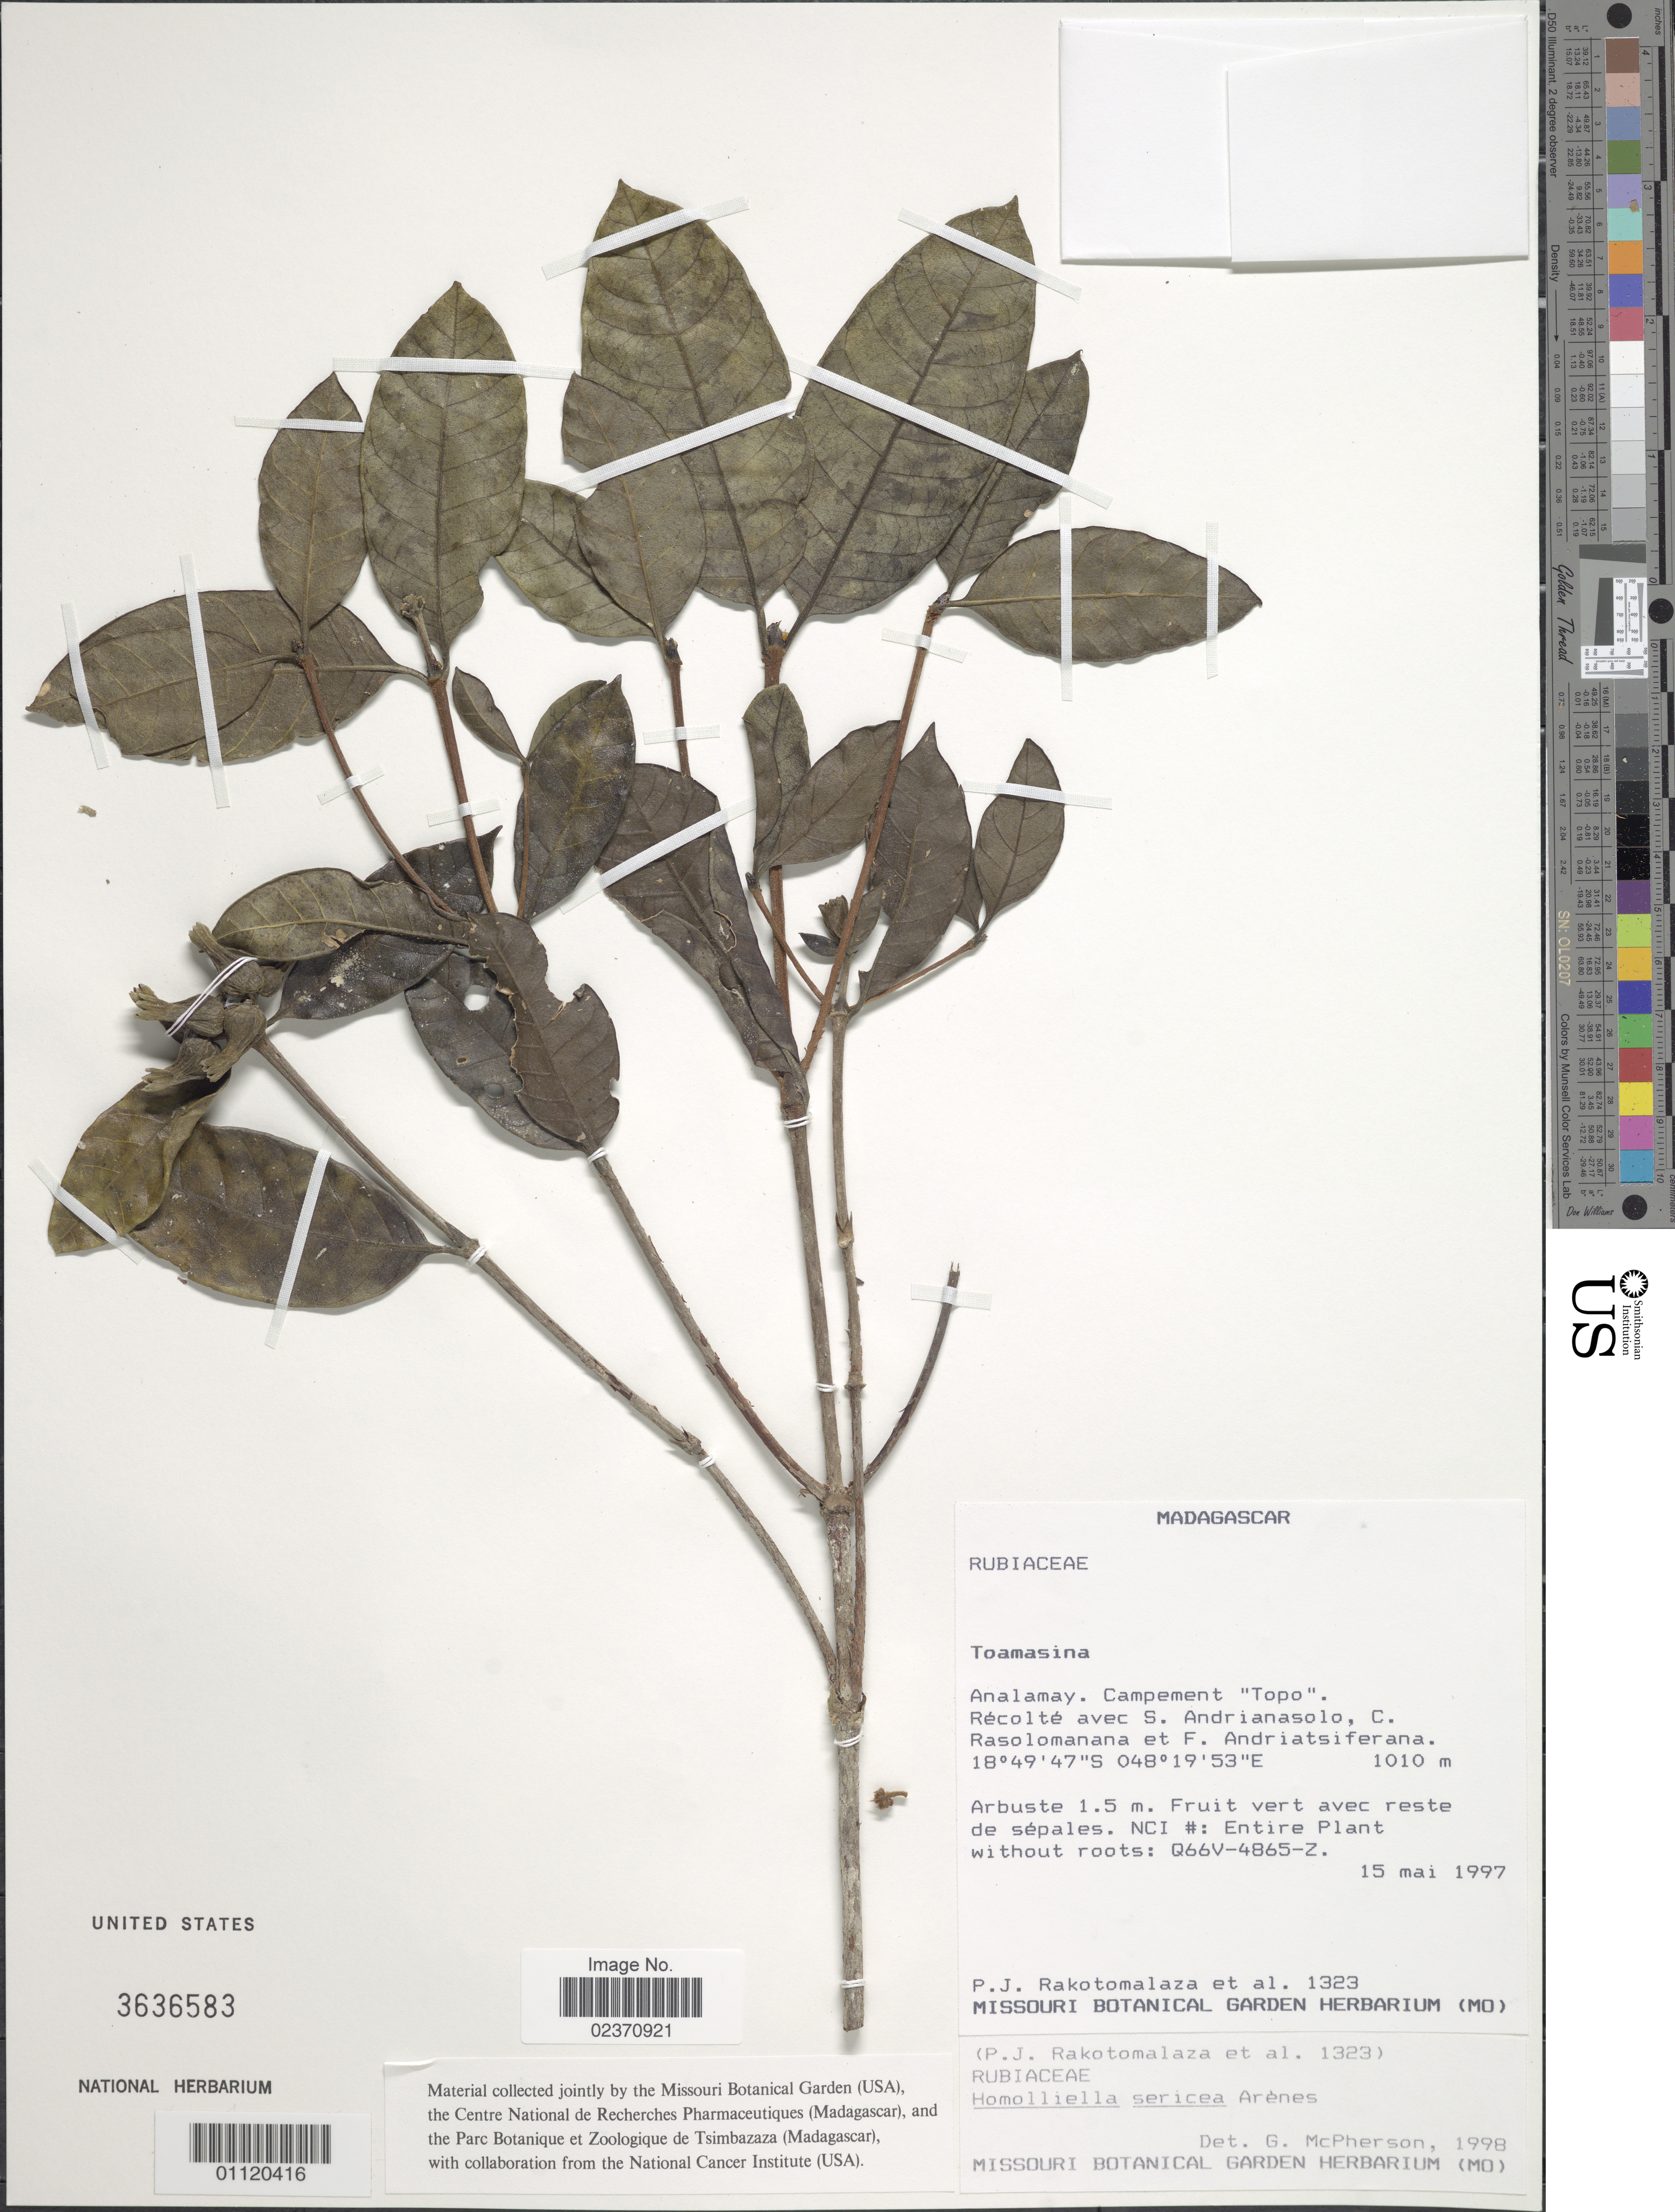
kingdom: Plantae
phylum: Tracheophyta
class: Magnoliopsida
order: Gentianales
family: Rubiaceae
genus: Homolliella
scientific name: Homolliella sericea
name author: Arènes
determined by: McPherson, G. D., (MO), Missouri Botanical Garden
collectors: P. J. Rakotomalaza, S. Andrianasolo, C. Rasolomanana & F. Andriatsiferana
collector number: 1323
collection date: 1997-05-15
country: Madagascar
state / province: Alaotra Mangoro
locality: Analamay, Campement "Topo".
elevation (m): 1010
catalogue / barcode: US 3636583